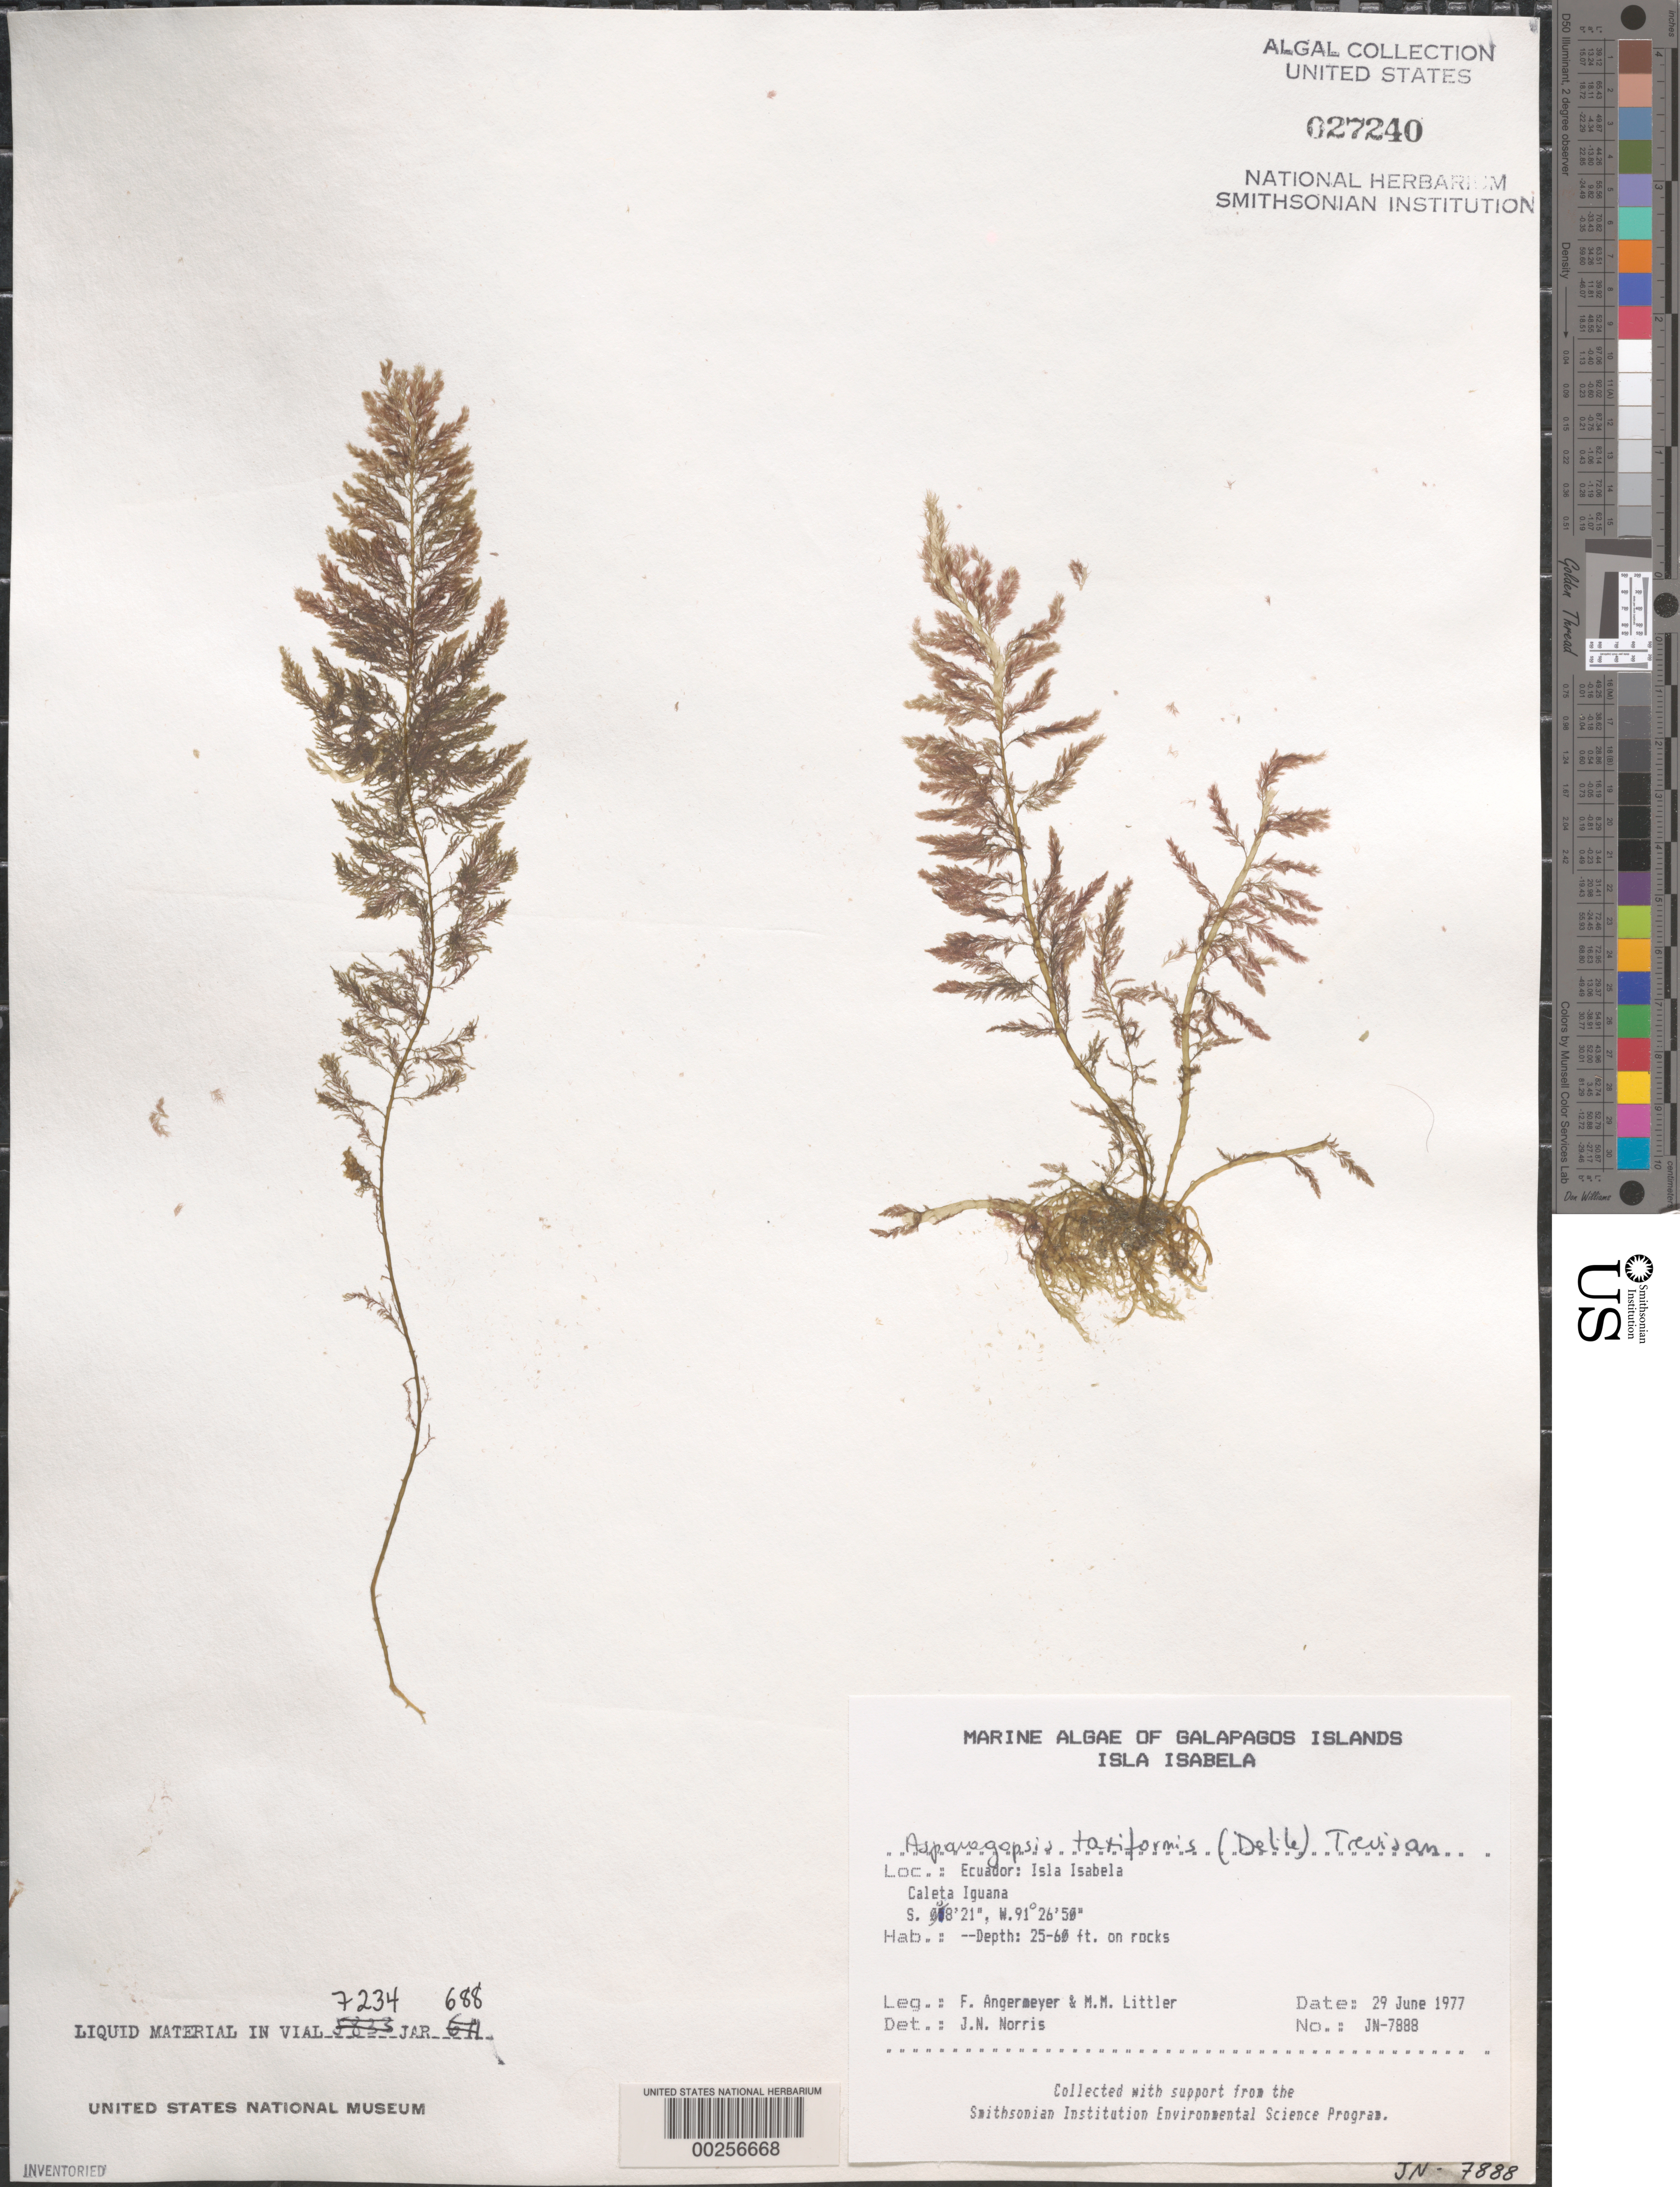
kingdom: Plantae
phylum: Rhodophyta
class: Florideophyceae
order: Bonnemaisoniales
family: Bonnemaisoniaceae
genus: Asparagopsis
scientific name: Asparagopsis taxiformis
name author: (Delile) Trevis.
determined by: Norris, James N.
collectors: F. Angermeyer & M. M. Littler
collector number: Jn-7888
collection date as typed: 29 Jun 1977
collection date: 1977-06-29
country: Ecuador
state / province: Colón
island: Isabela [Albemarle]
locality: Caleta Iguana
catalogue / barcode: US 27240